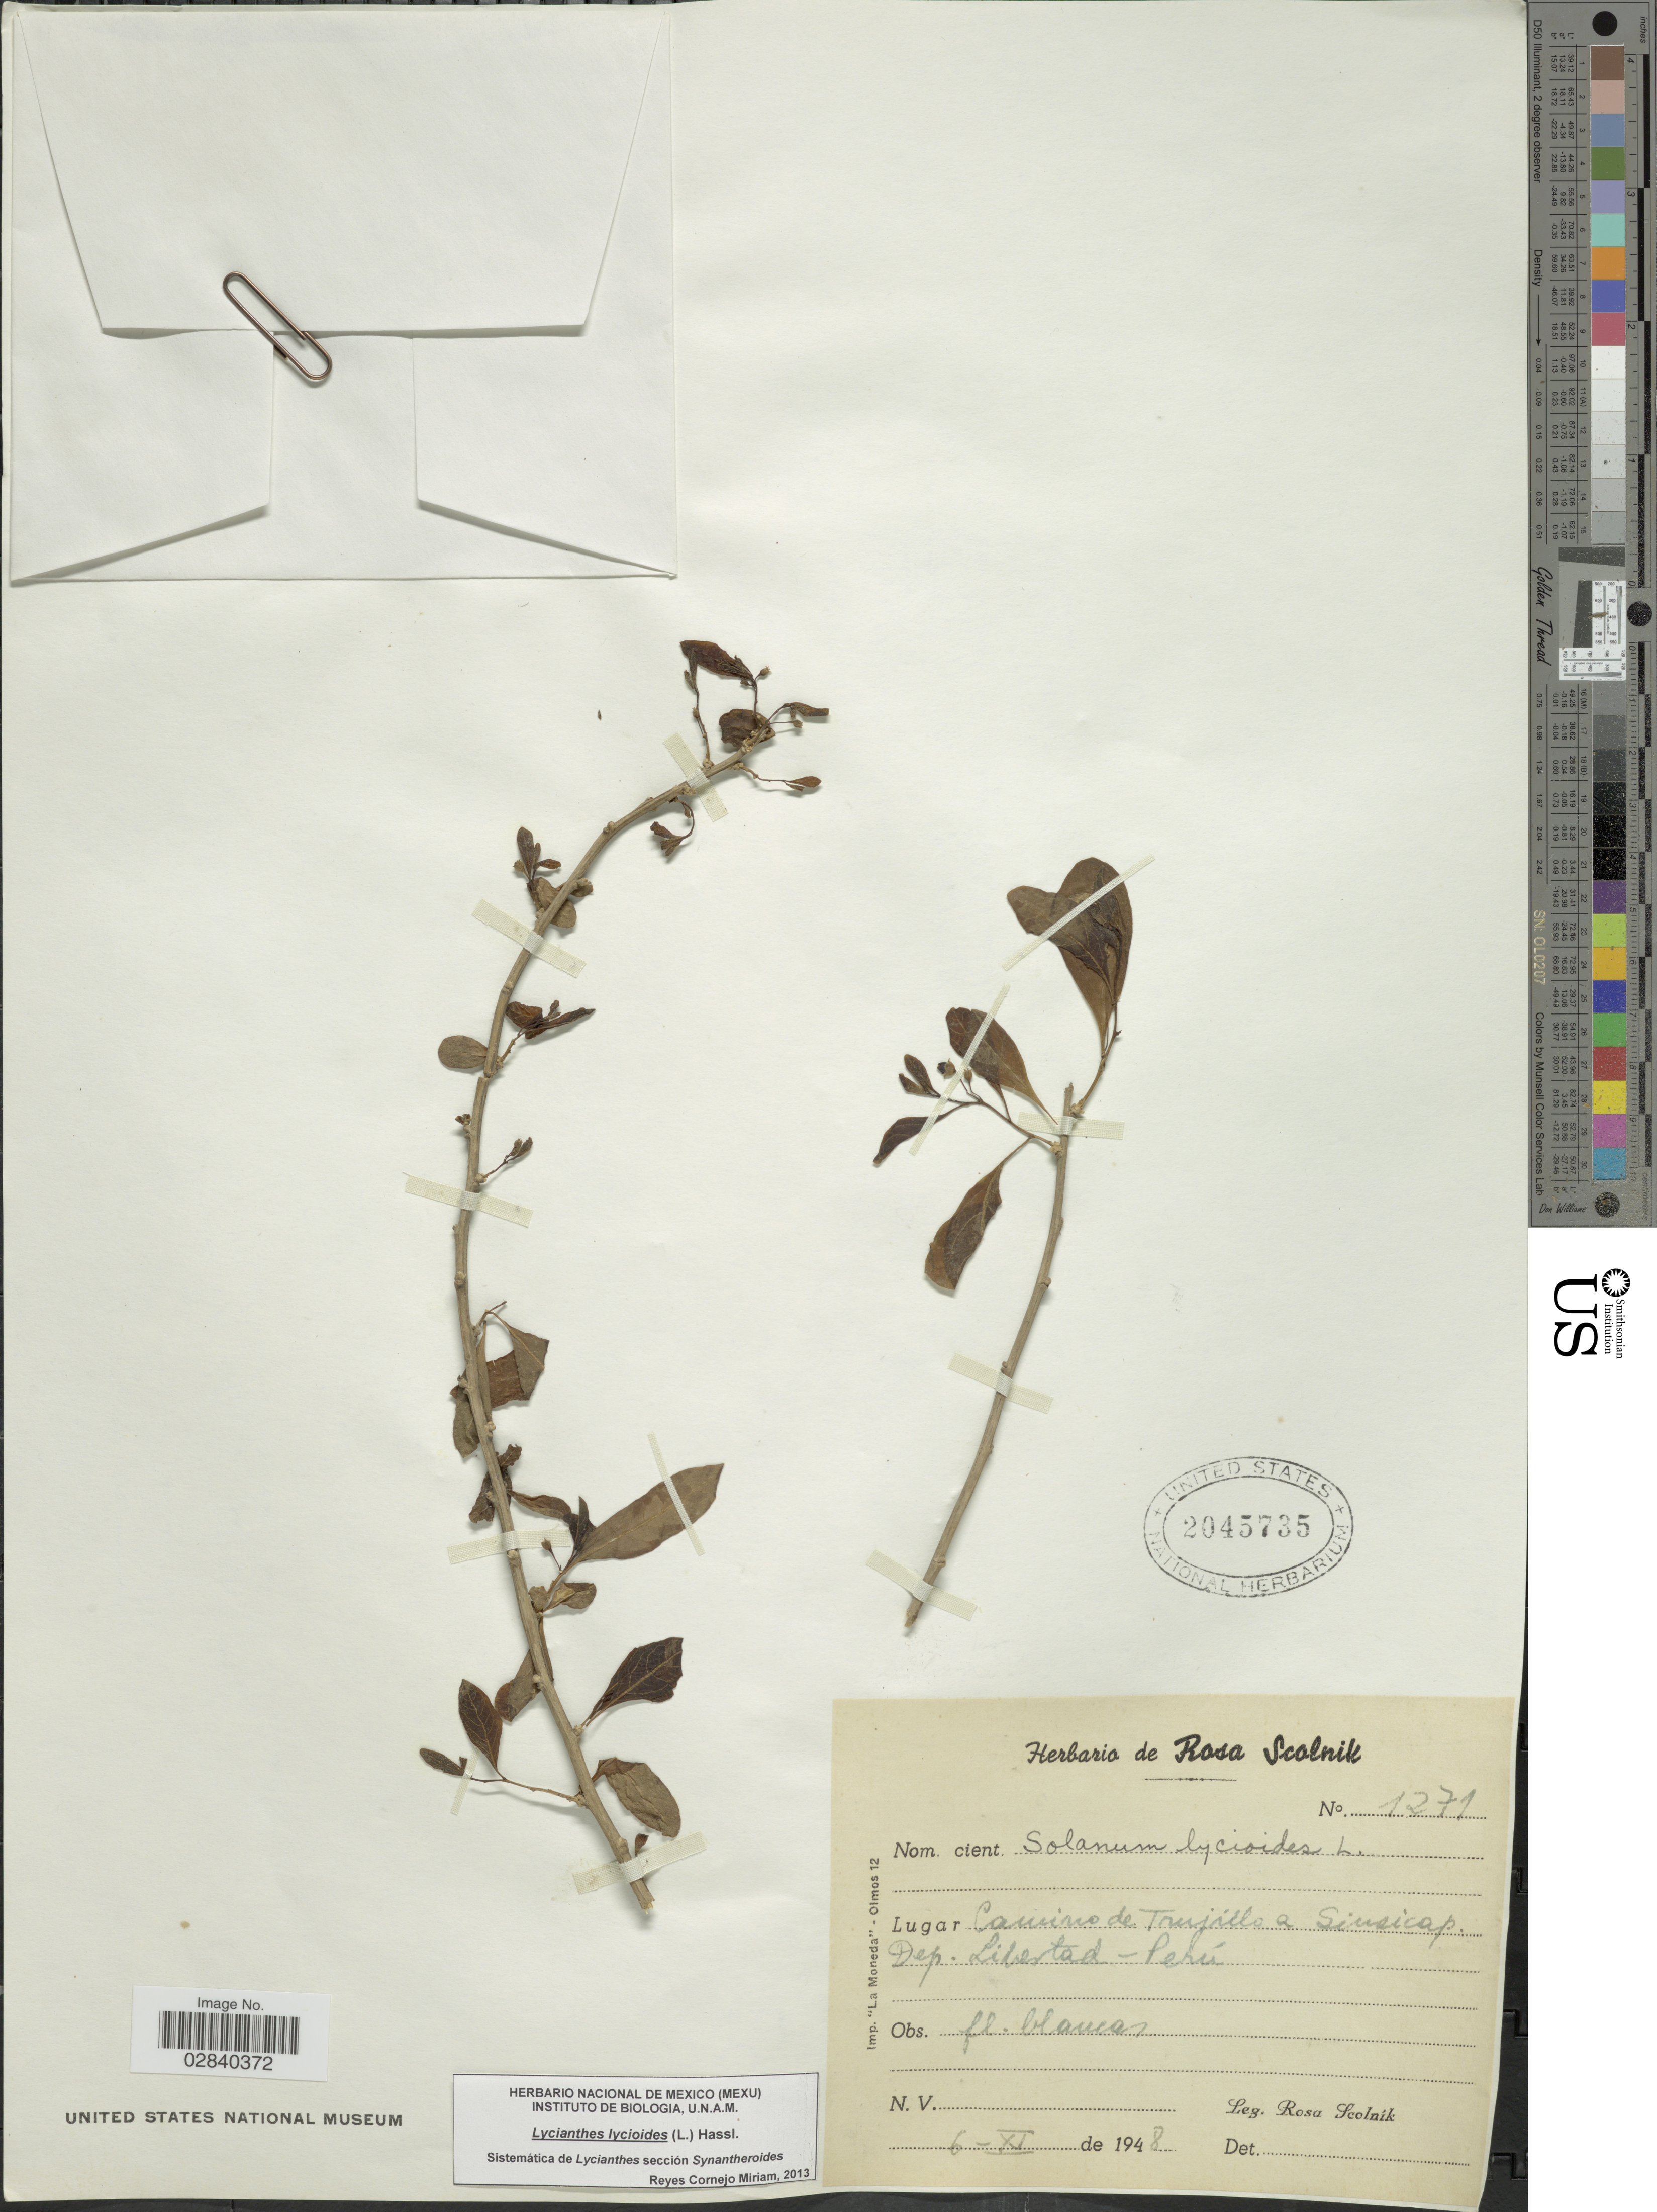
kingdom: Plantae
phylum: Tracheophyta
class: Magnoliopsida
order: Solanales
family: Solanaceae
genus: Lycianthes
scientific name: Lycianthes lycioides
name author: (L.) Hassl.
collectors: R. Scolnik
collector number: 1271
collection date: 1948-11-06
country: Peru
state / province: La Libertad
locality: Camino de Trujillo a Sinsicap. Dep. Lebertad-Perú.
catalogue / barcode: US 2045735